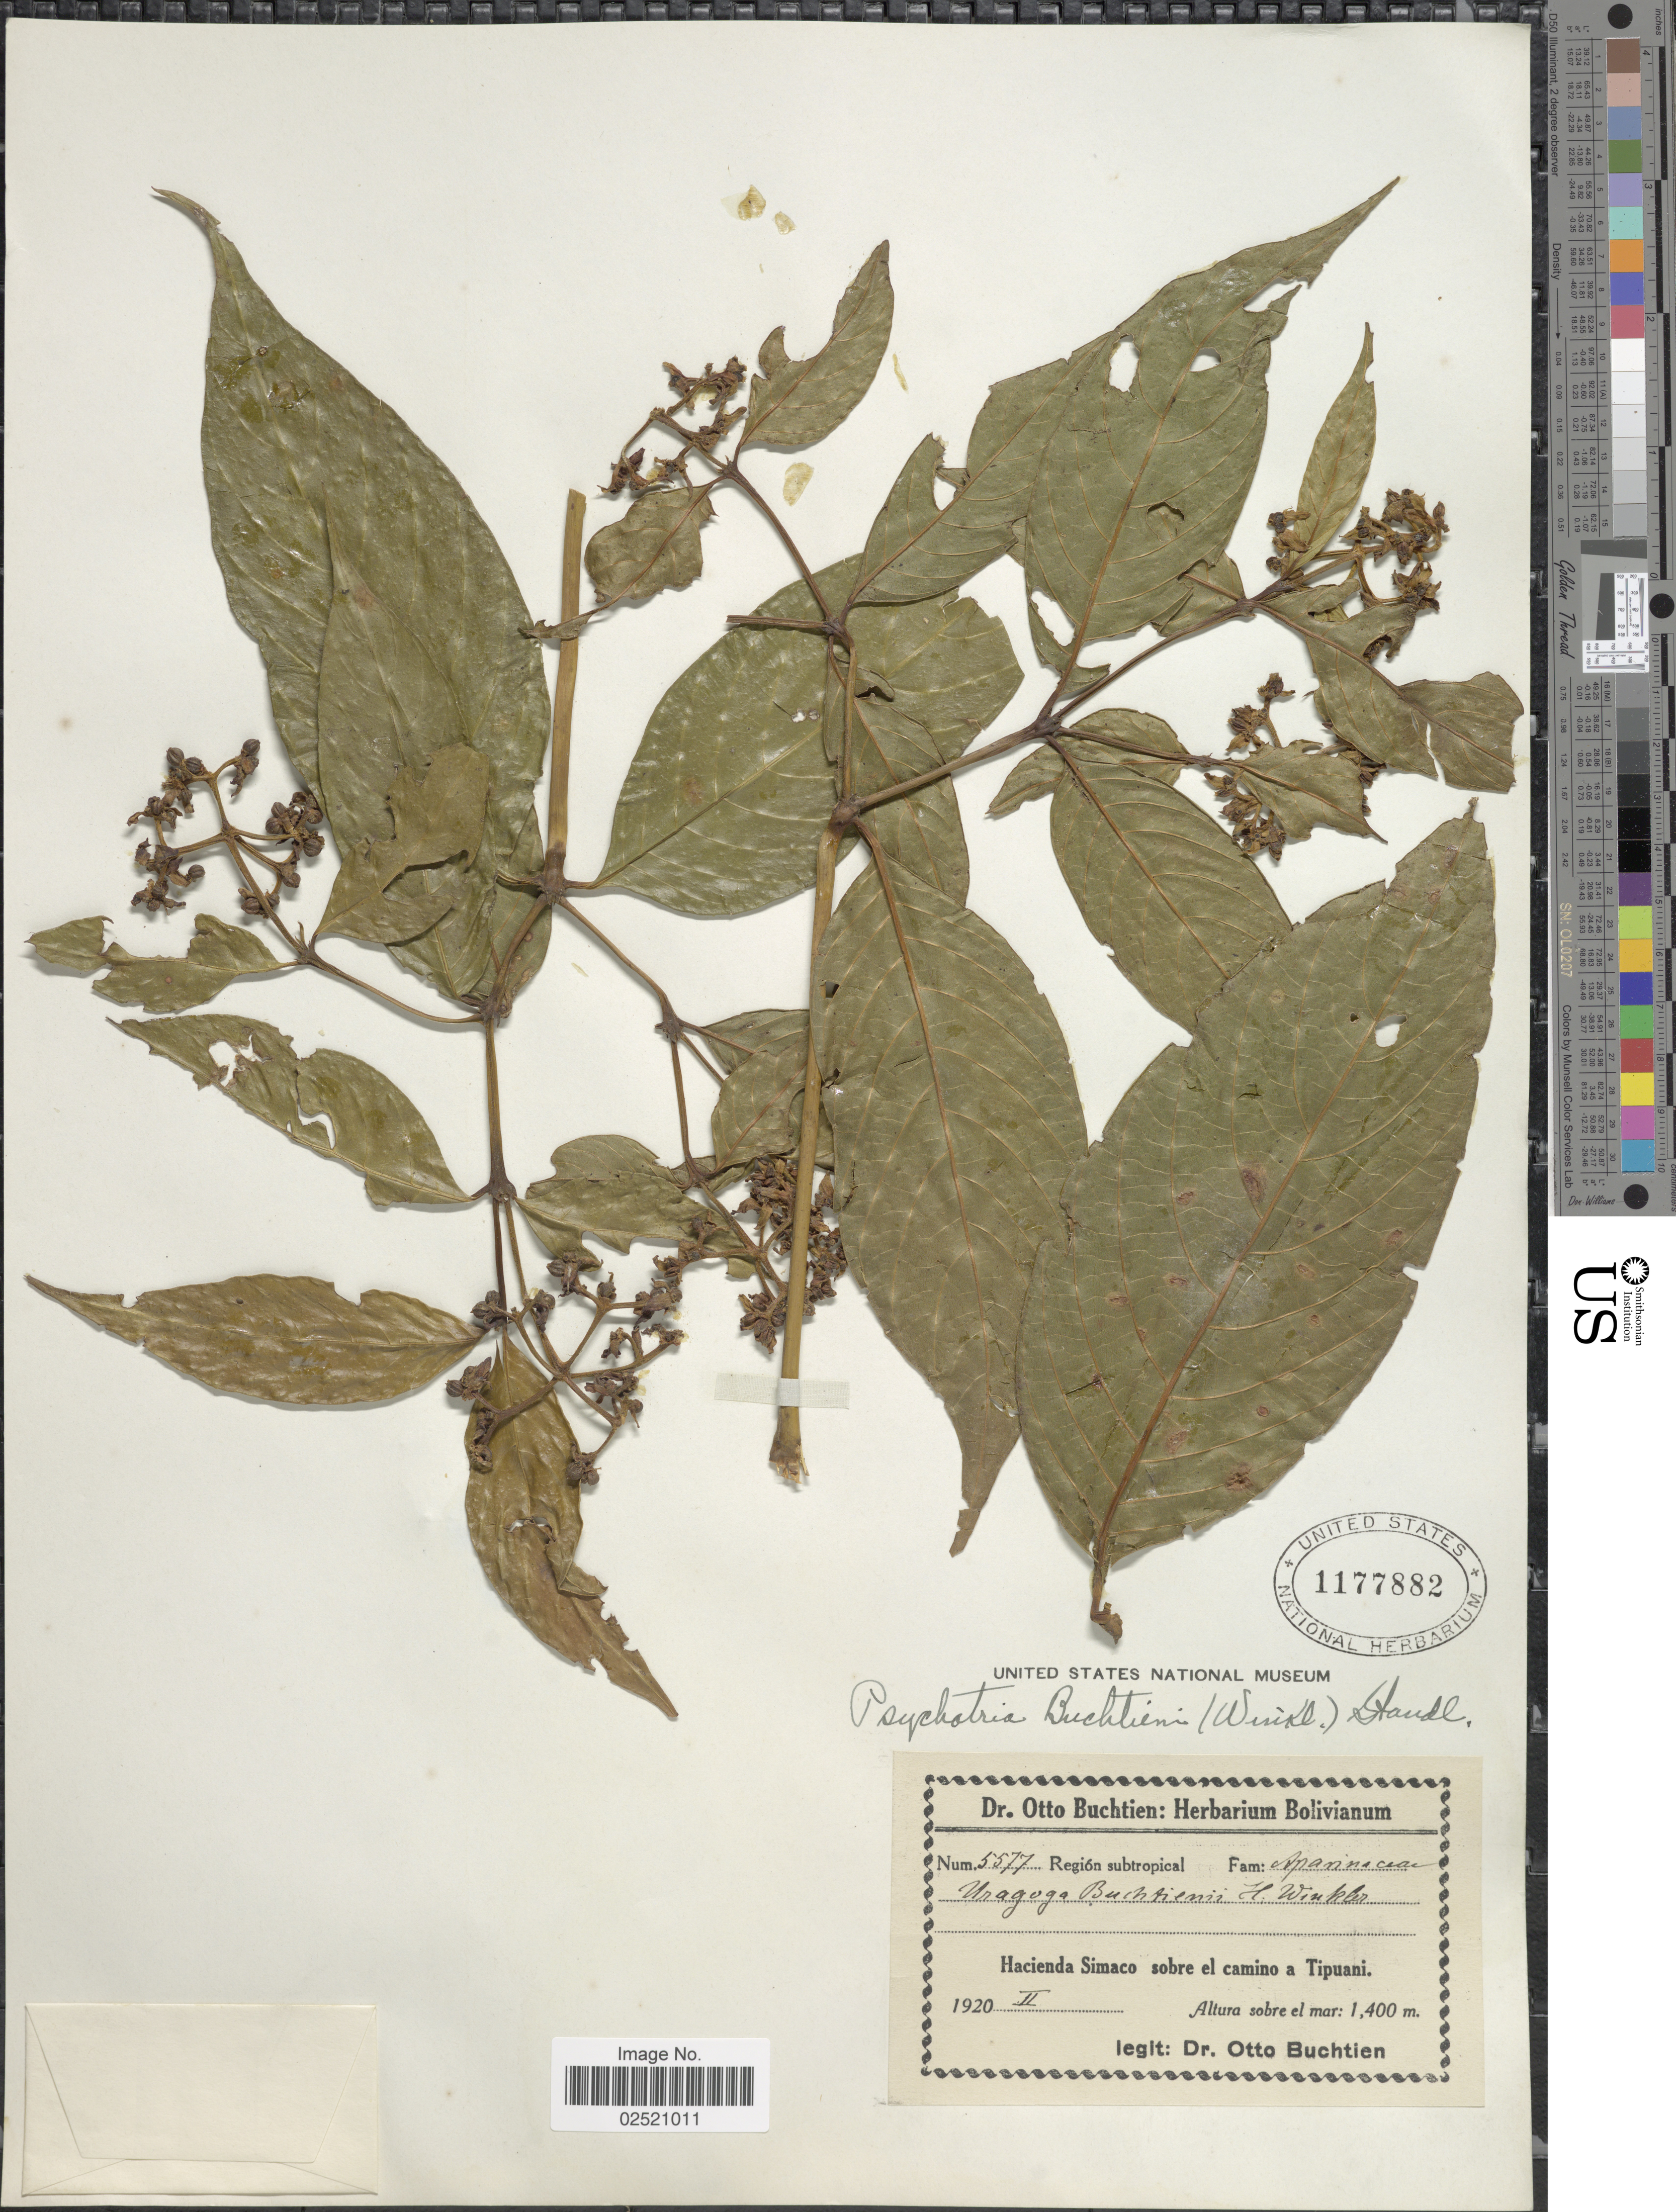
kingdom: Plantae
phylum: Tracheophyta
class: Magnoliopsida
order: Gentianales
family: Rubiaceae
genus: Psychotria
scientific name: Psychotria buchtienii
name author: (H.J.P. Winkl.) Standl.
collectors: O. Buchtien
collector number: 5577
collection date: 1920-02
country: Bolivia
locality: Hacienda Simaco sobre el camino a Tipuani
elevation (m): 1400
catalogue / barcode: US 1177882